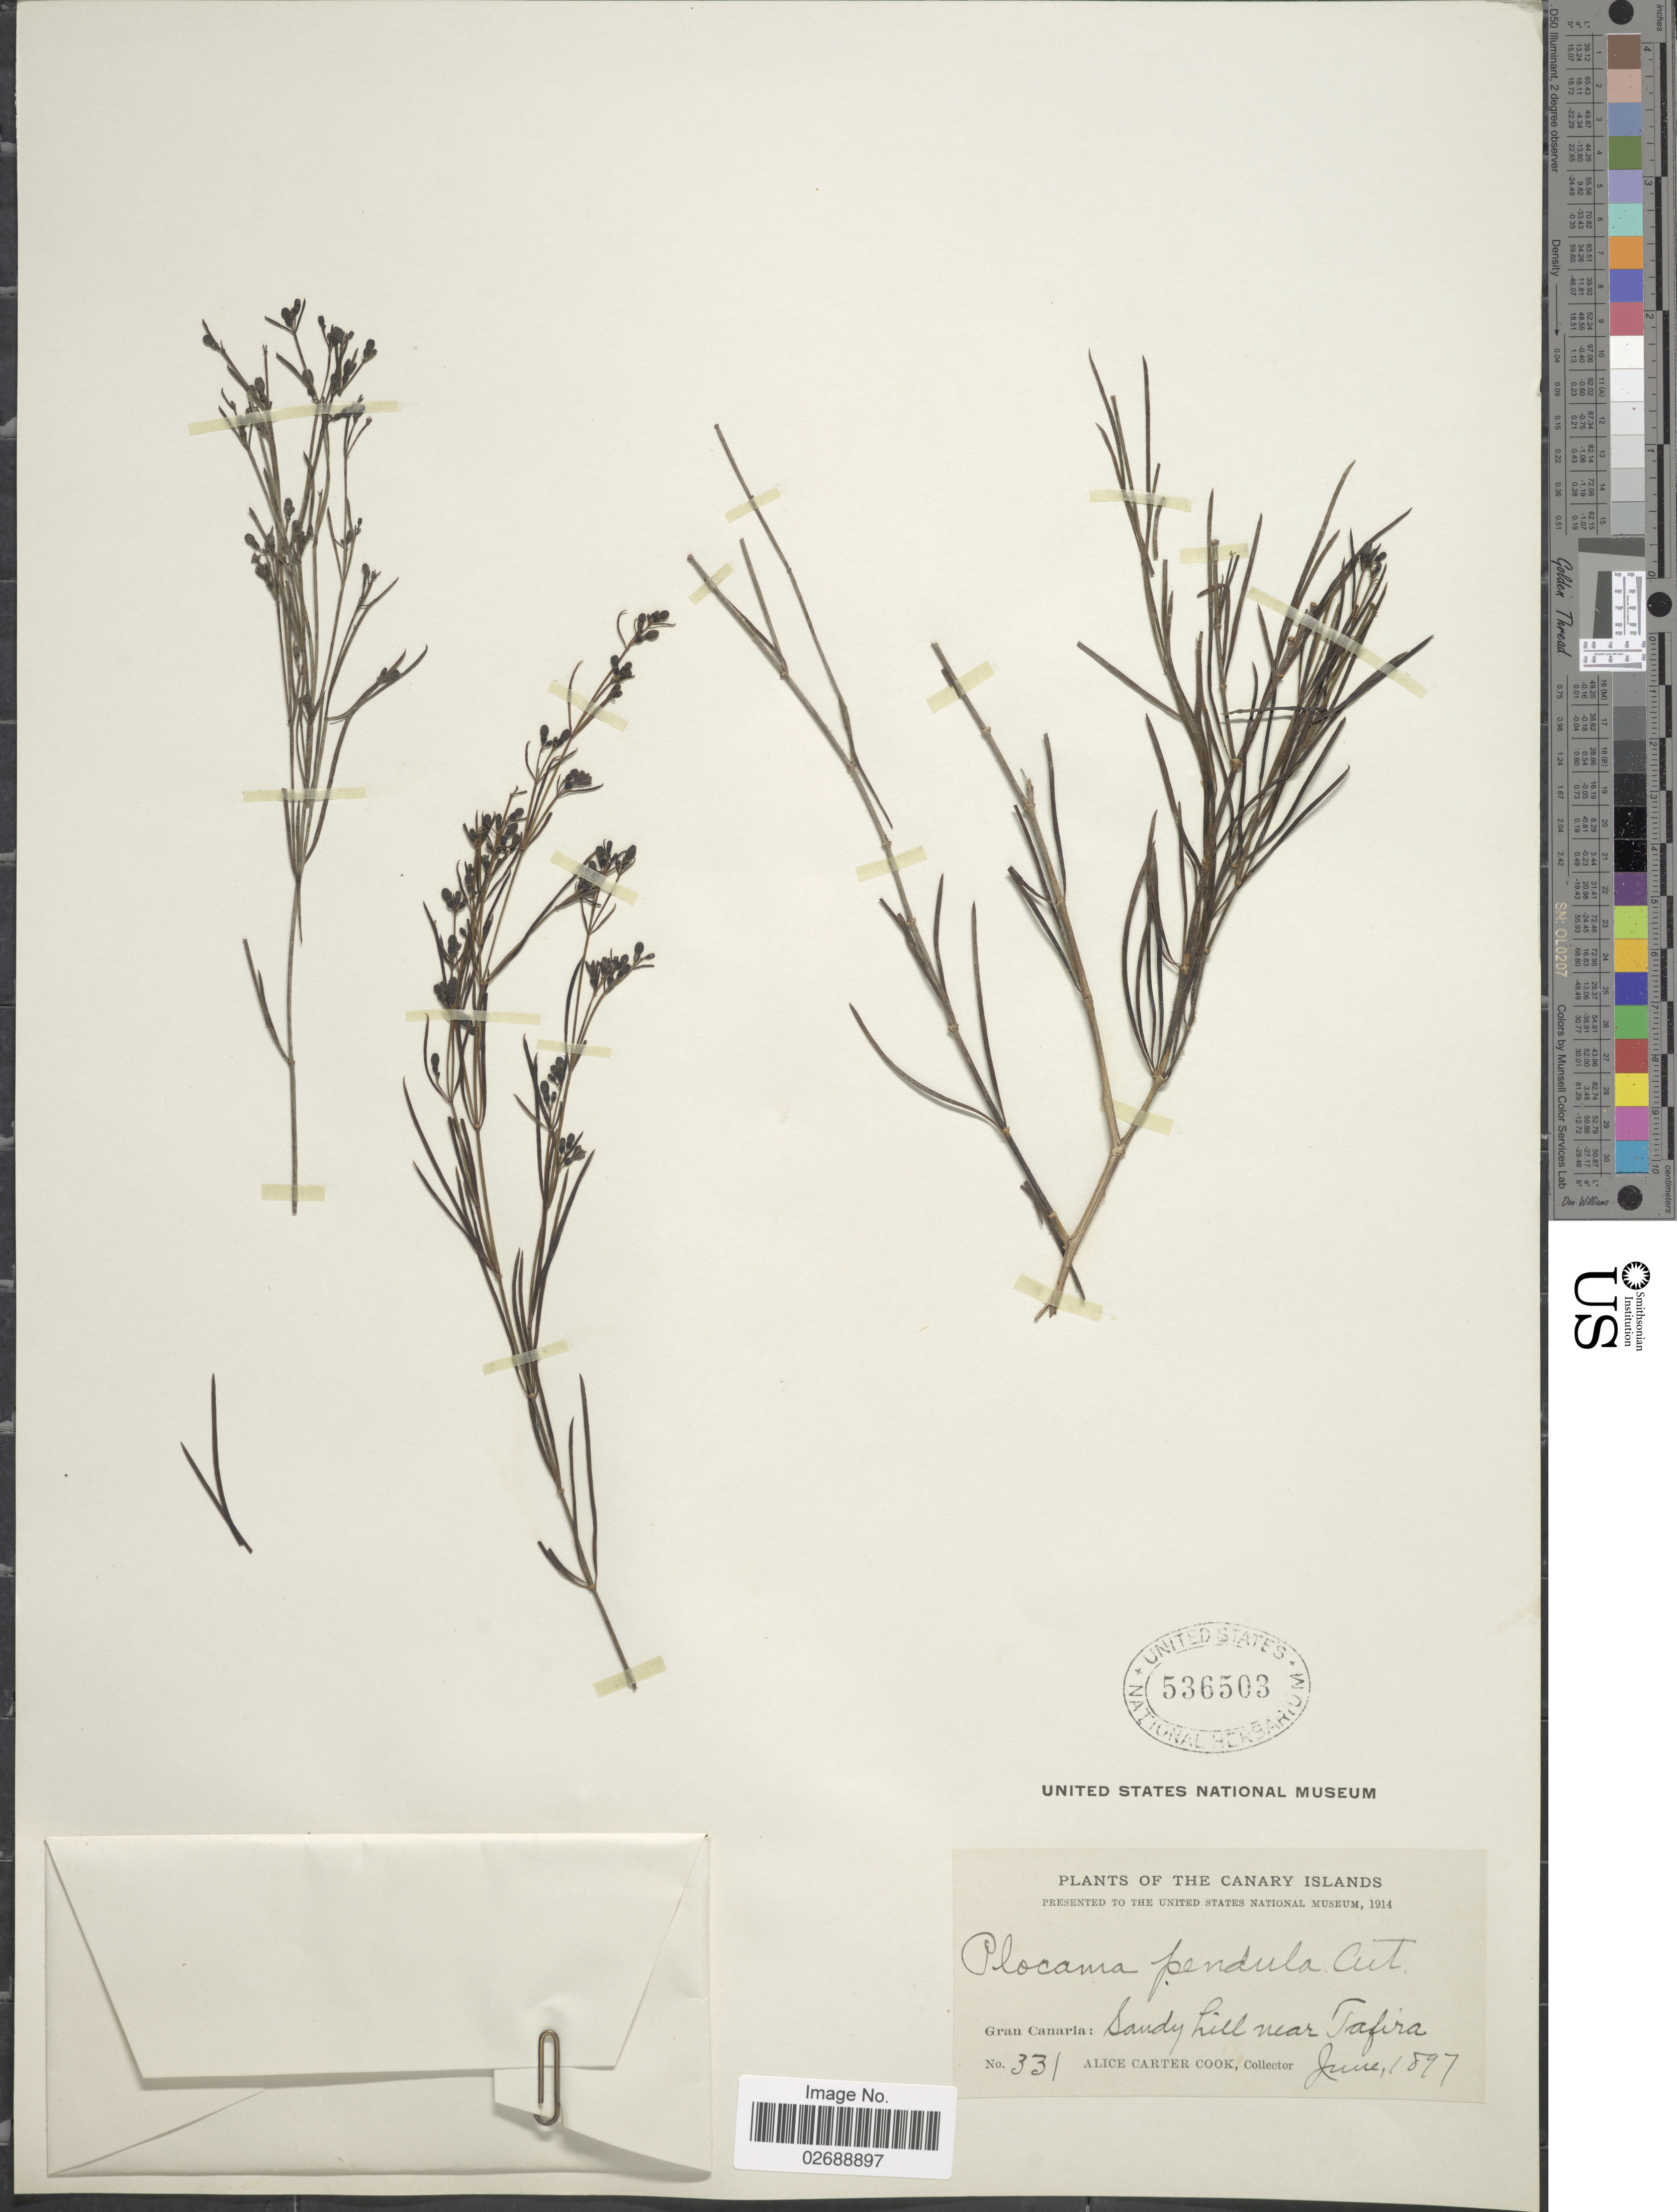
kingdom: Plantae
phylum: Tracheophyta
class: Magnoliopsida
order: Gentianales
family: Rubiaceae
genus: Plocama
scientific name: Plocama pendula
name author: Aiton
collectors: Alice C. Cook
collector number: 331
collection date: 1897-06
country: Spain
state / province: Canarias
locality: Canary Islands. Gran Canaria: sandy hill near Tafira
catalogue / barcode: US 536503